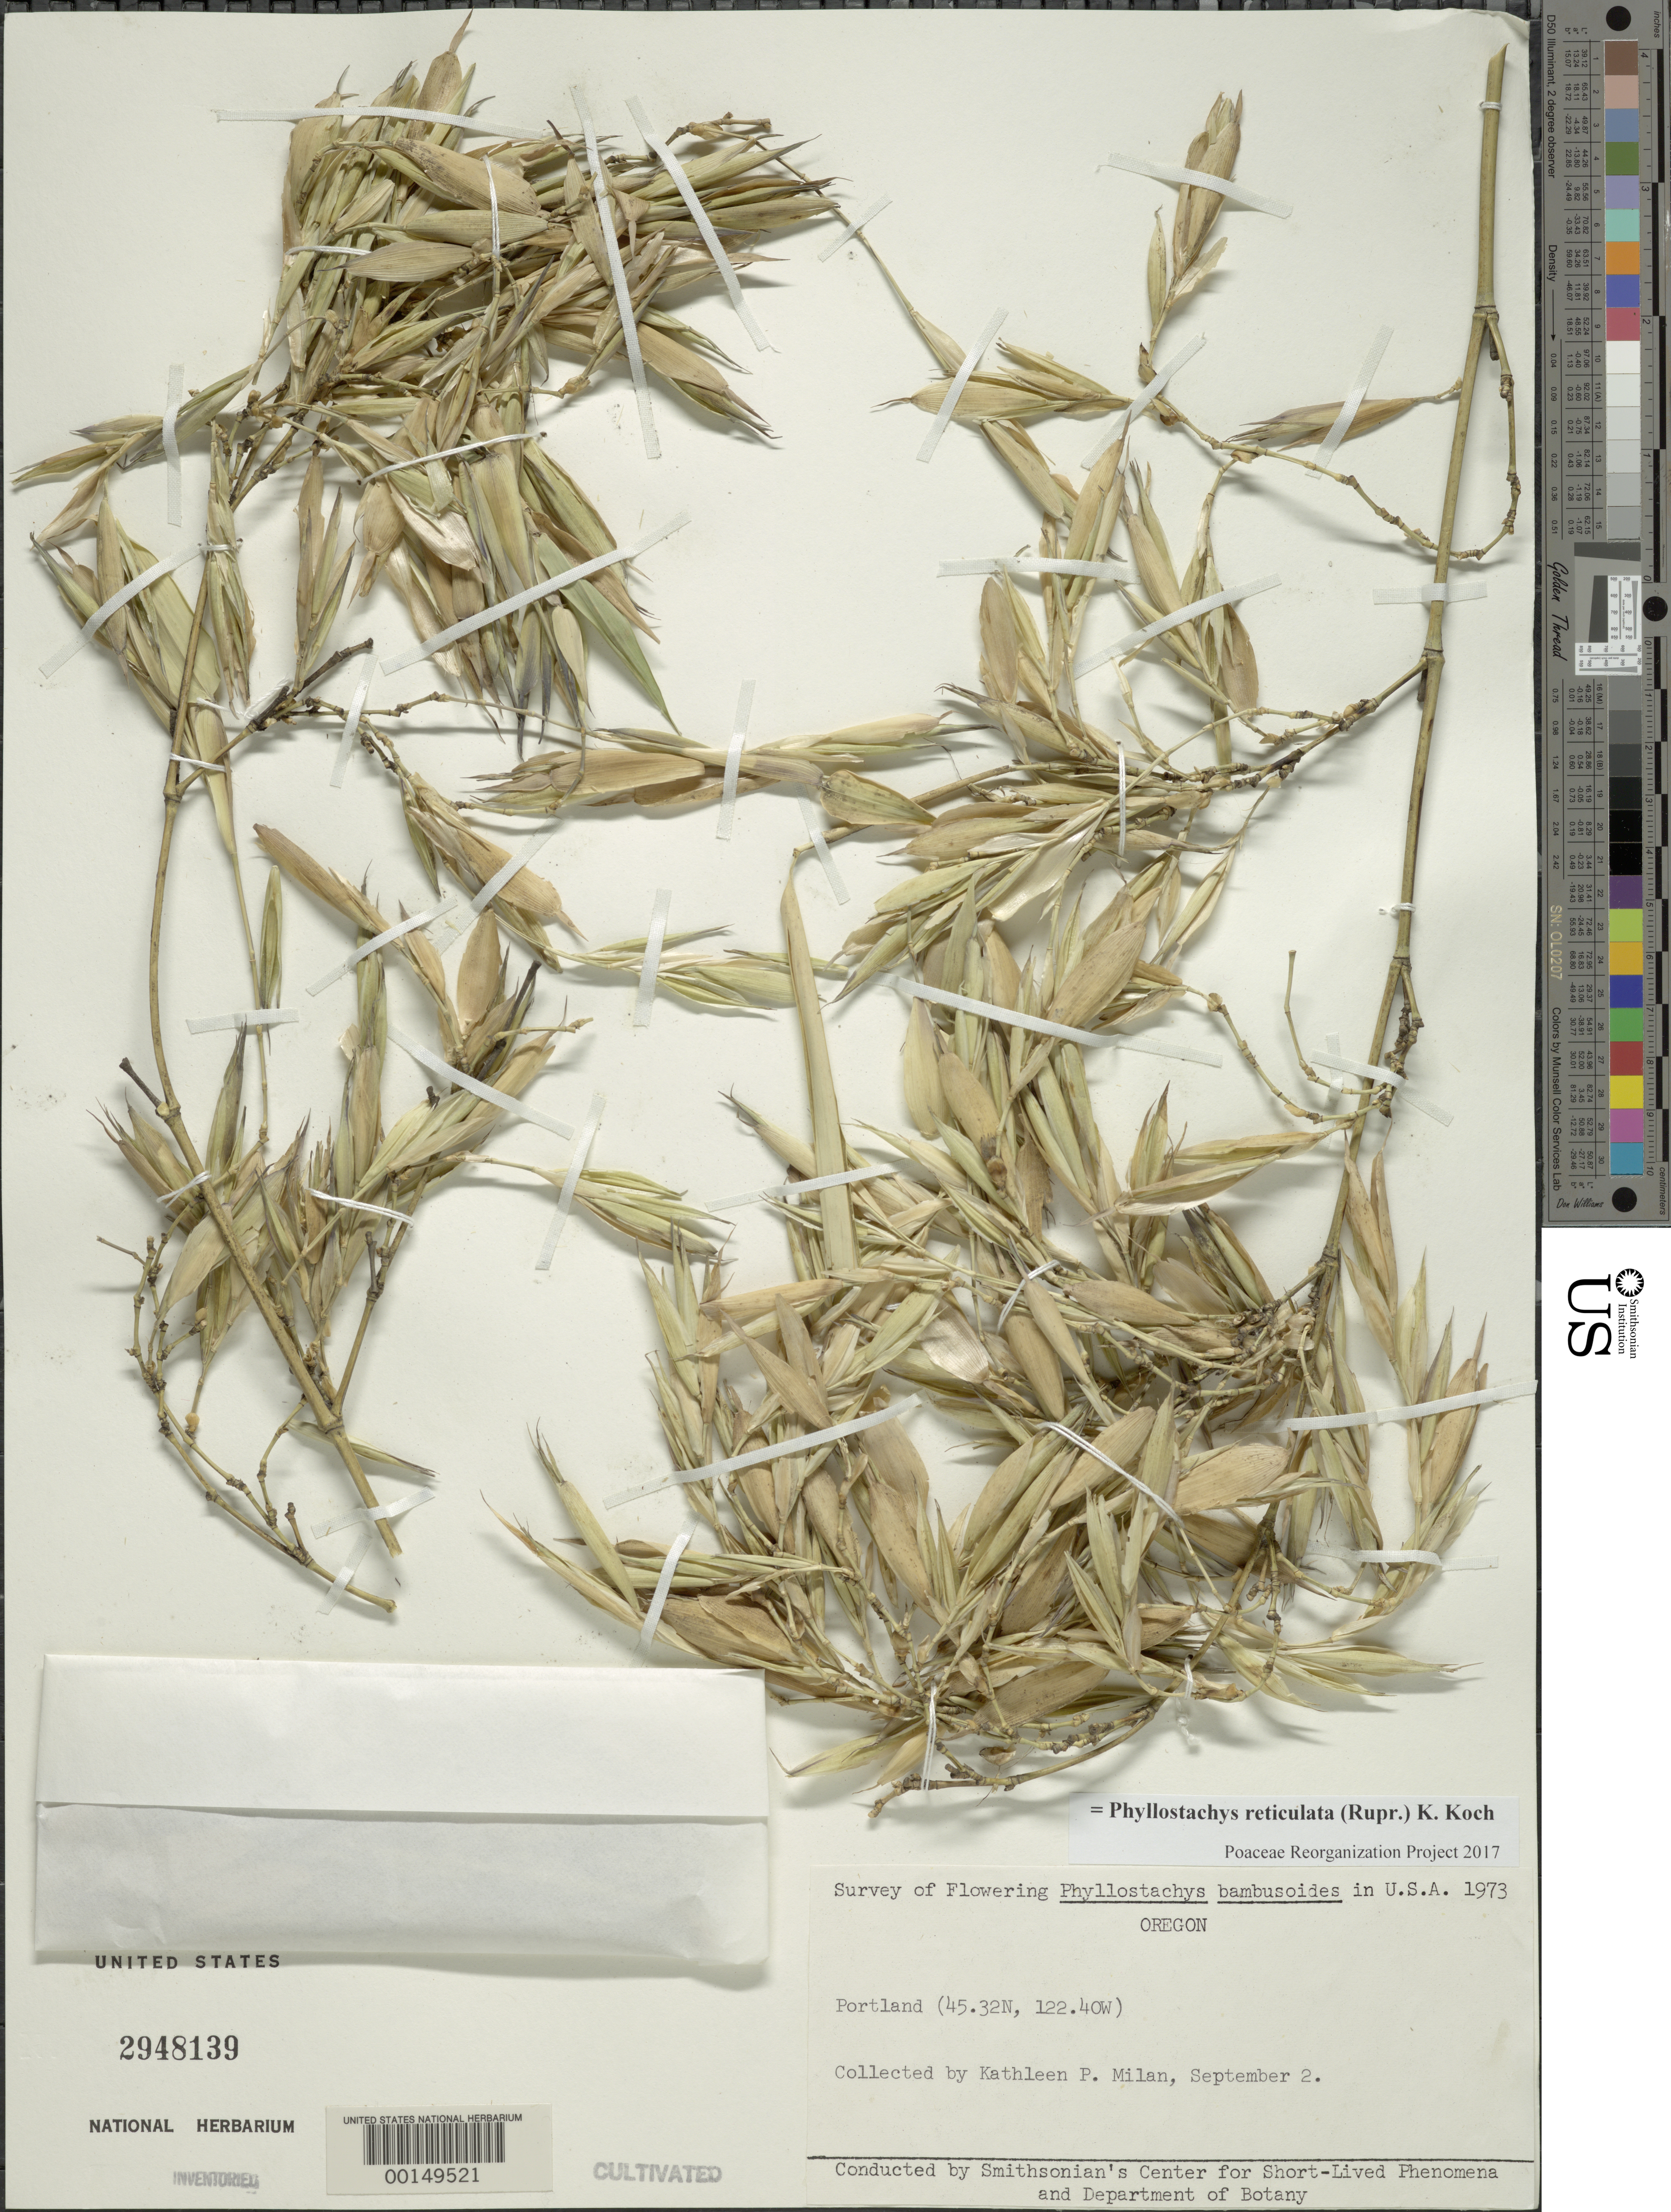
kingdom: Plantae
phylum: Tracheophyta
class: Liliopsida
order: Poales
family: Poaceae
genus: Phyllostachys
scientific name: Phyllostachys reticulata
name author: (Rupr.) K. Koch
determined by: Poaceae Reorganization Project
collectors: K. Milan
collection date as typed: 02 Sep 1973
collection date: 1973-09-02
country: United States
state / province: Oregon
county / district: Multnomah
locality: Portland, lat. 45.32n: long. 122.40w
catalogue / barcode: US 2948139